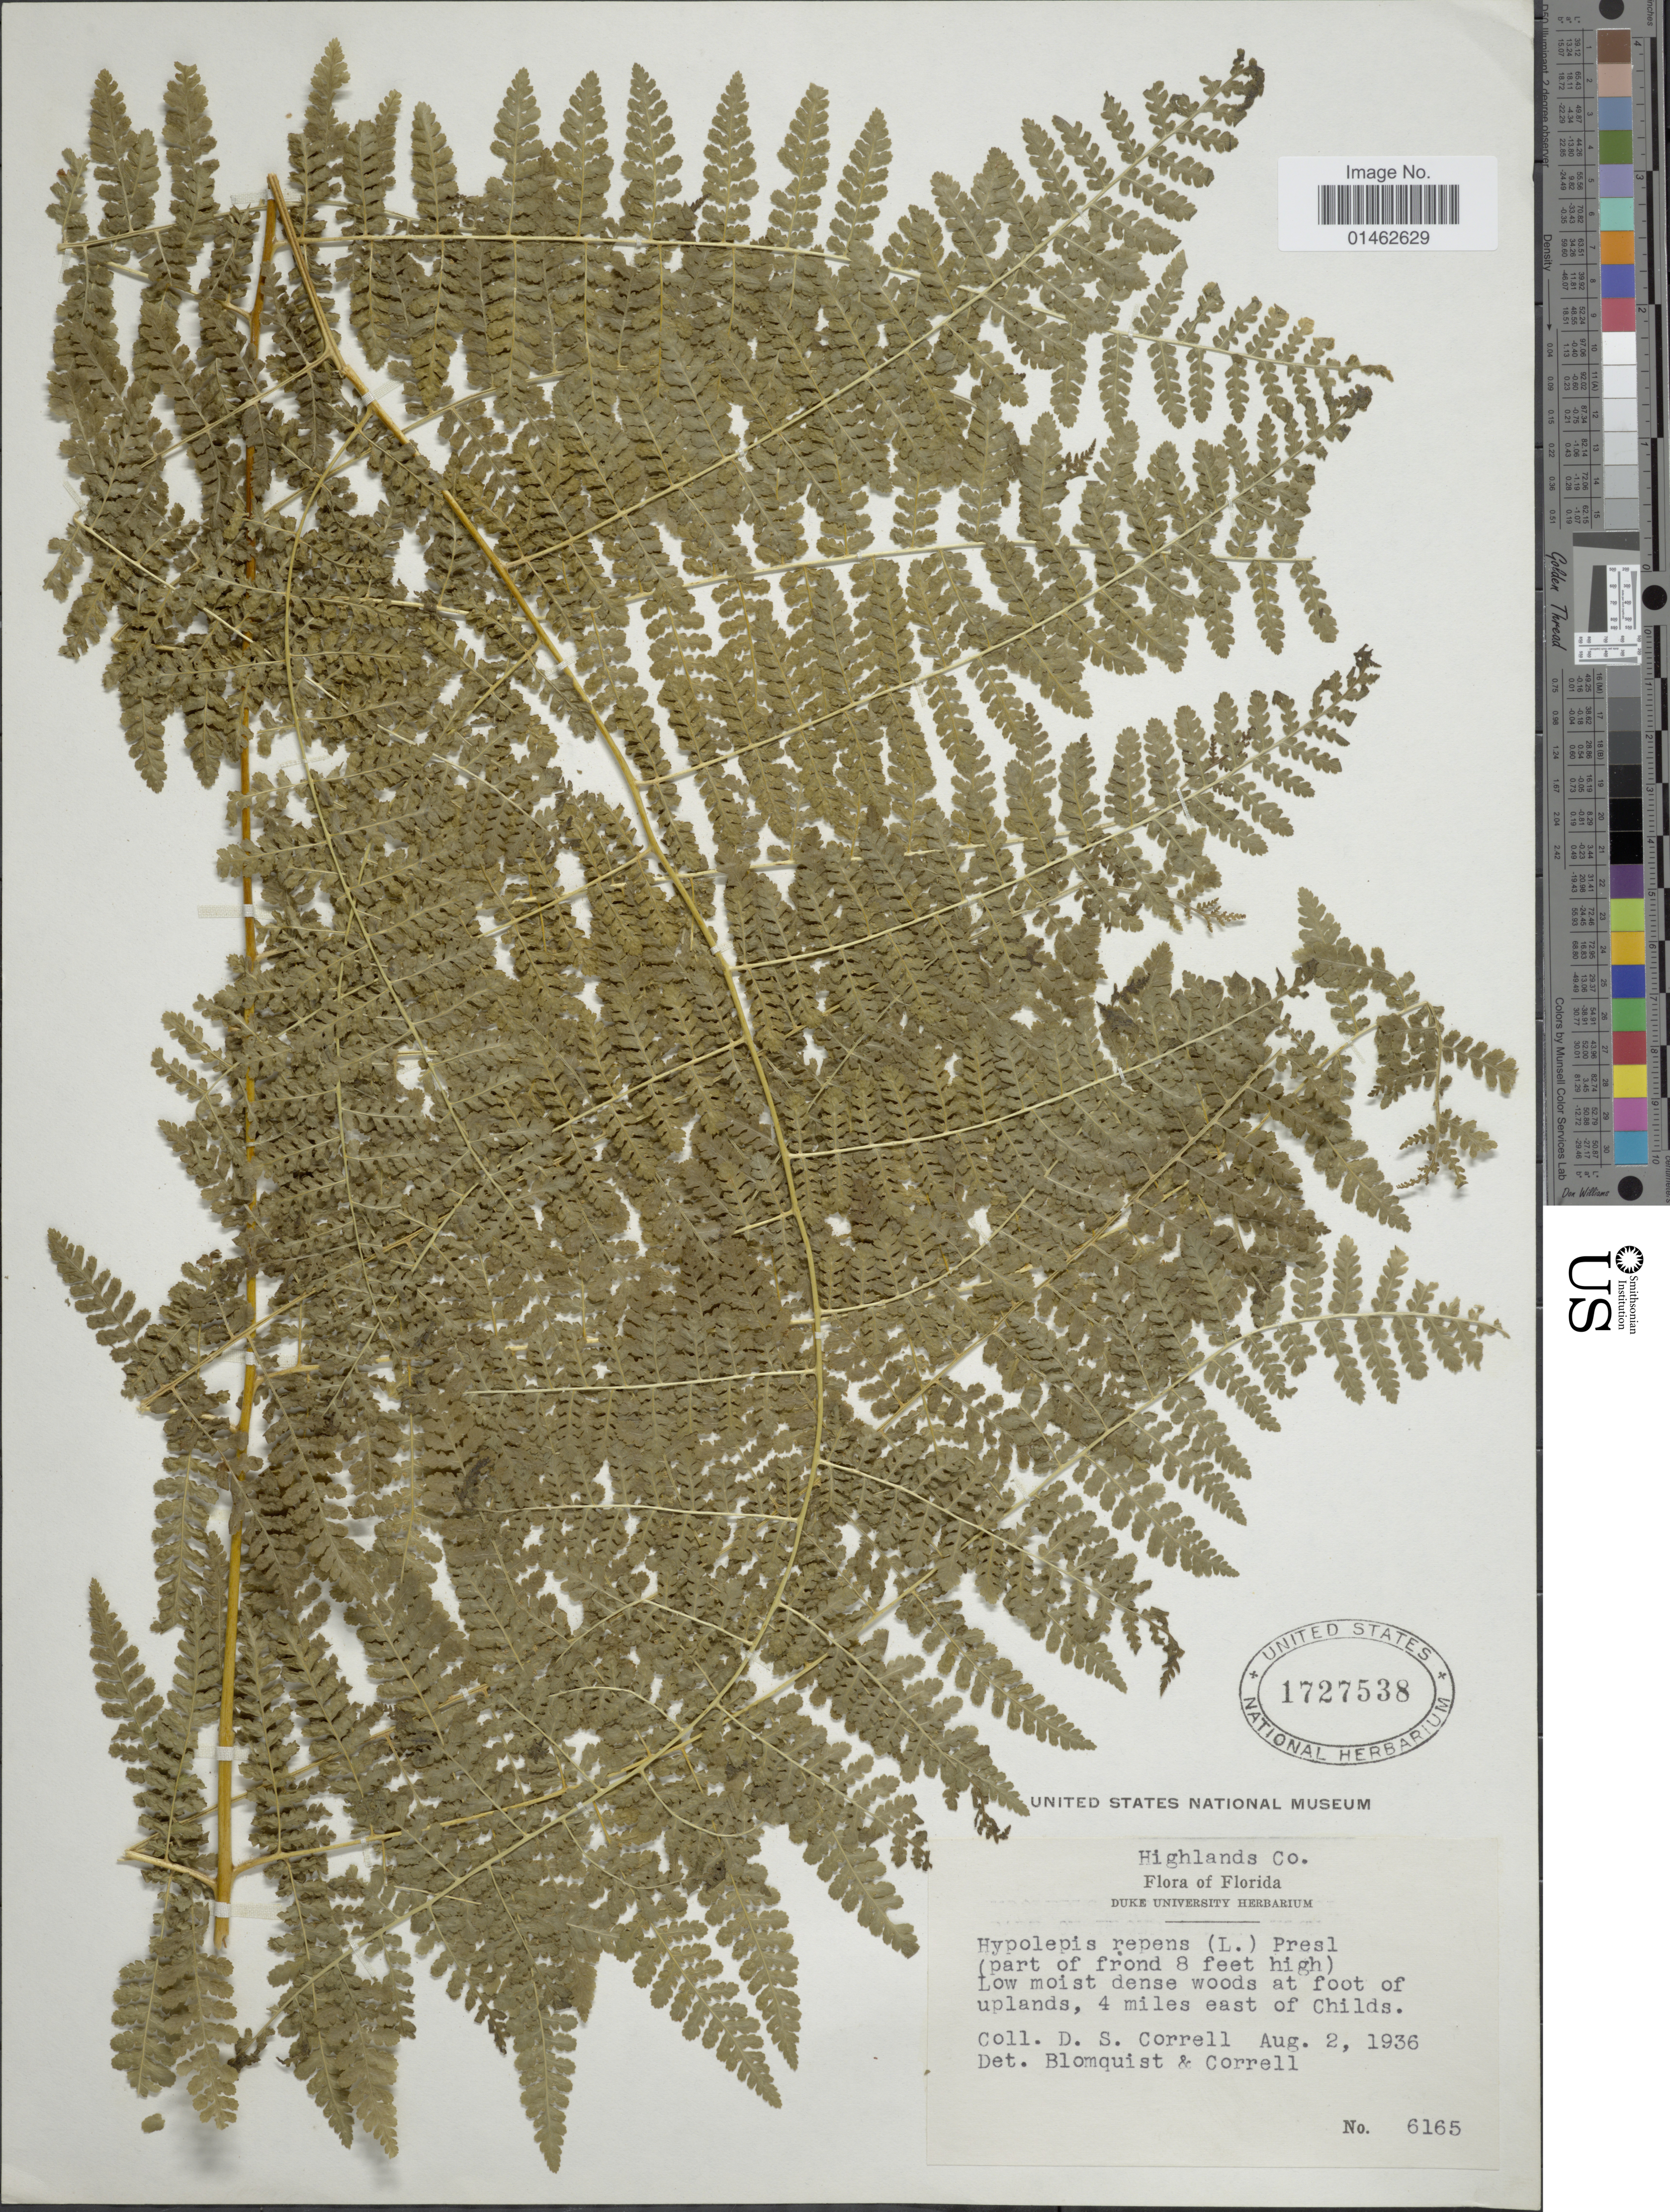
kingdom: Plantae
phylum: Tracheophyta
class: Polypodiopsida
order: Polypodiales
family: Dennstaedtiaceae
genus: Hypolepis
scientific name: Hypolepis repens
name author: (L.) C. Presl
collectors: D. S. Correll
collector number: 6165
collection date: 1936-08-02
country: United States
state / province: Florida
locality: Highlands Co. Low moist dense woods at foot of uplands, 4 miles east of Childs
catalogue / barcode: US 1727538